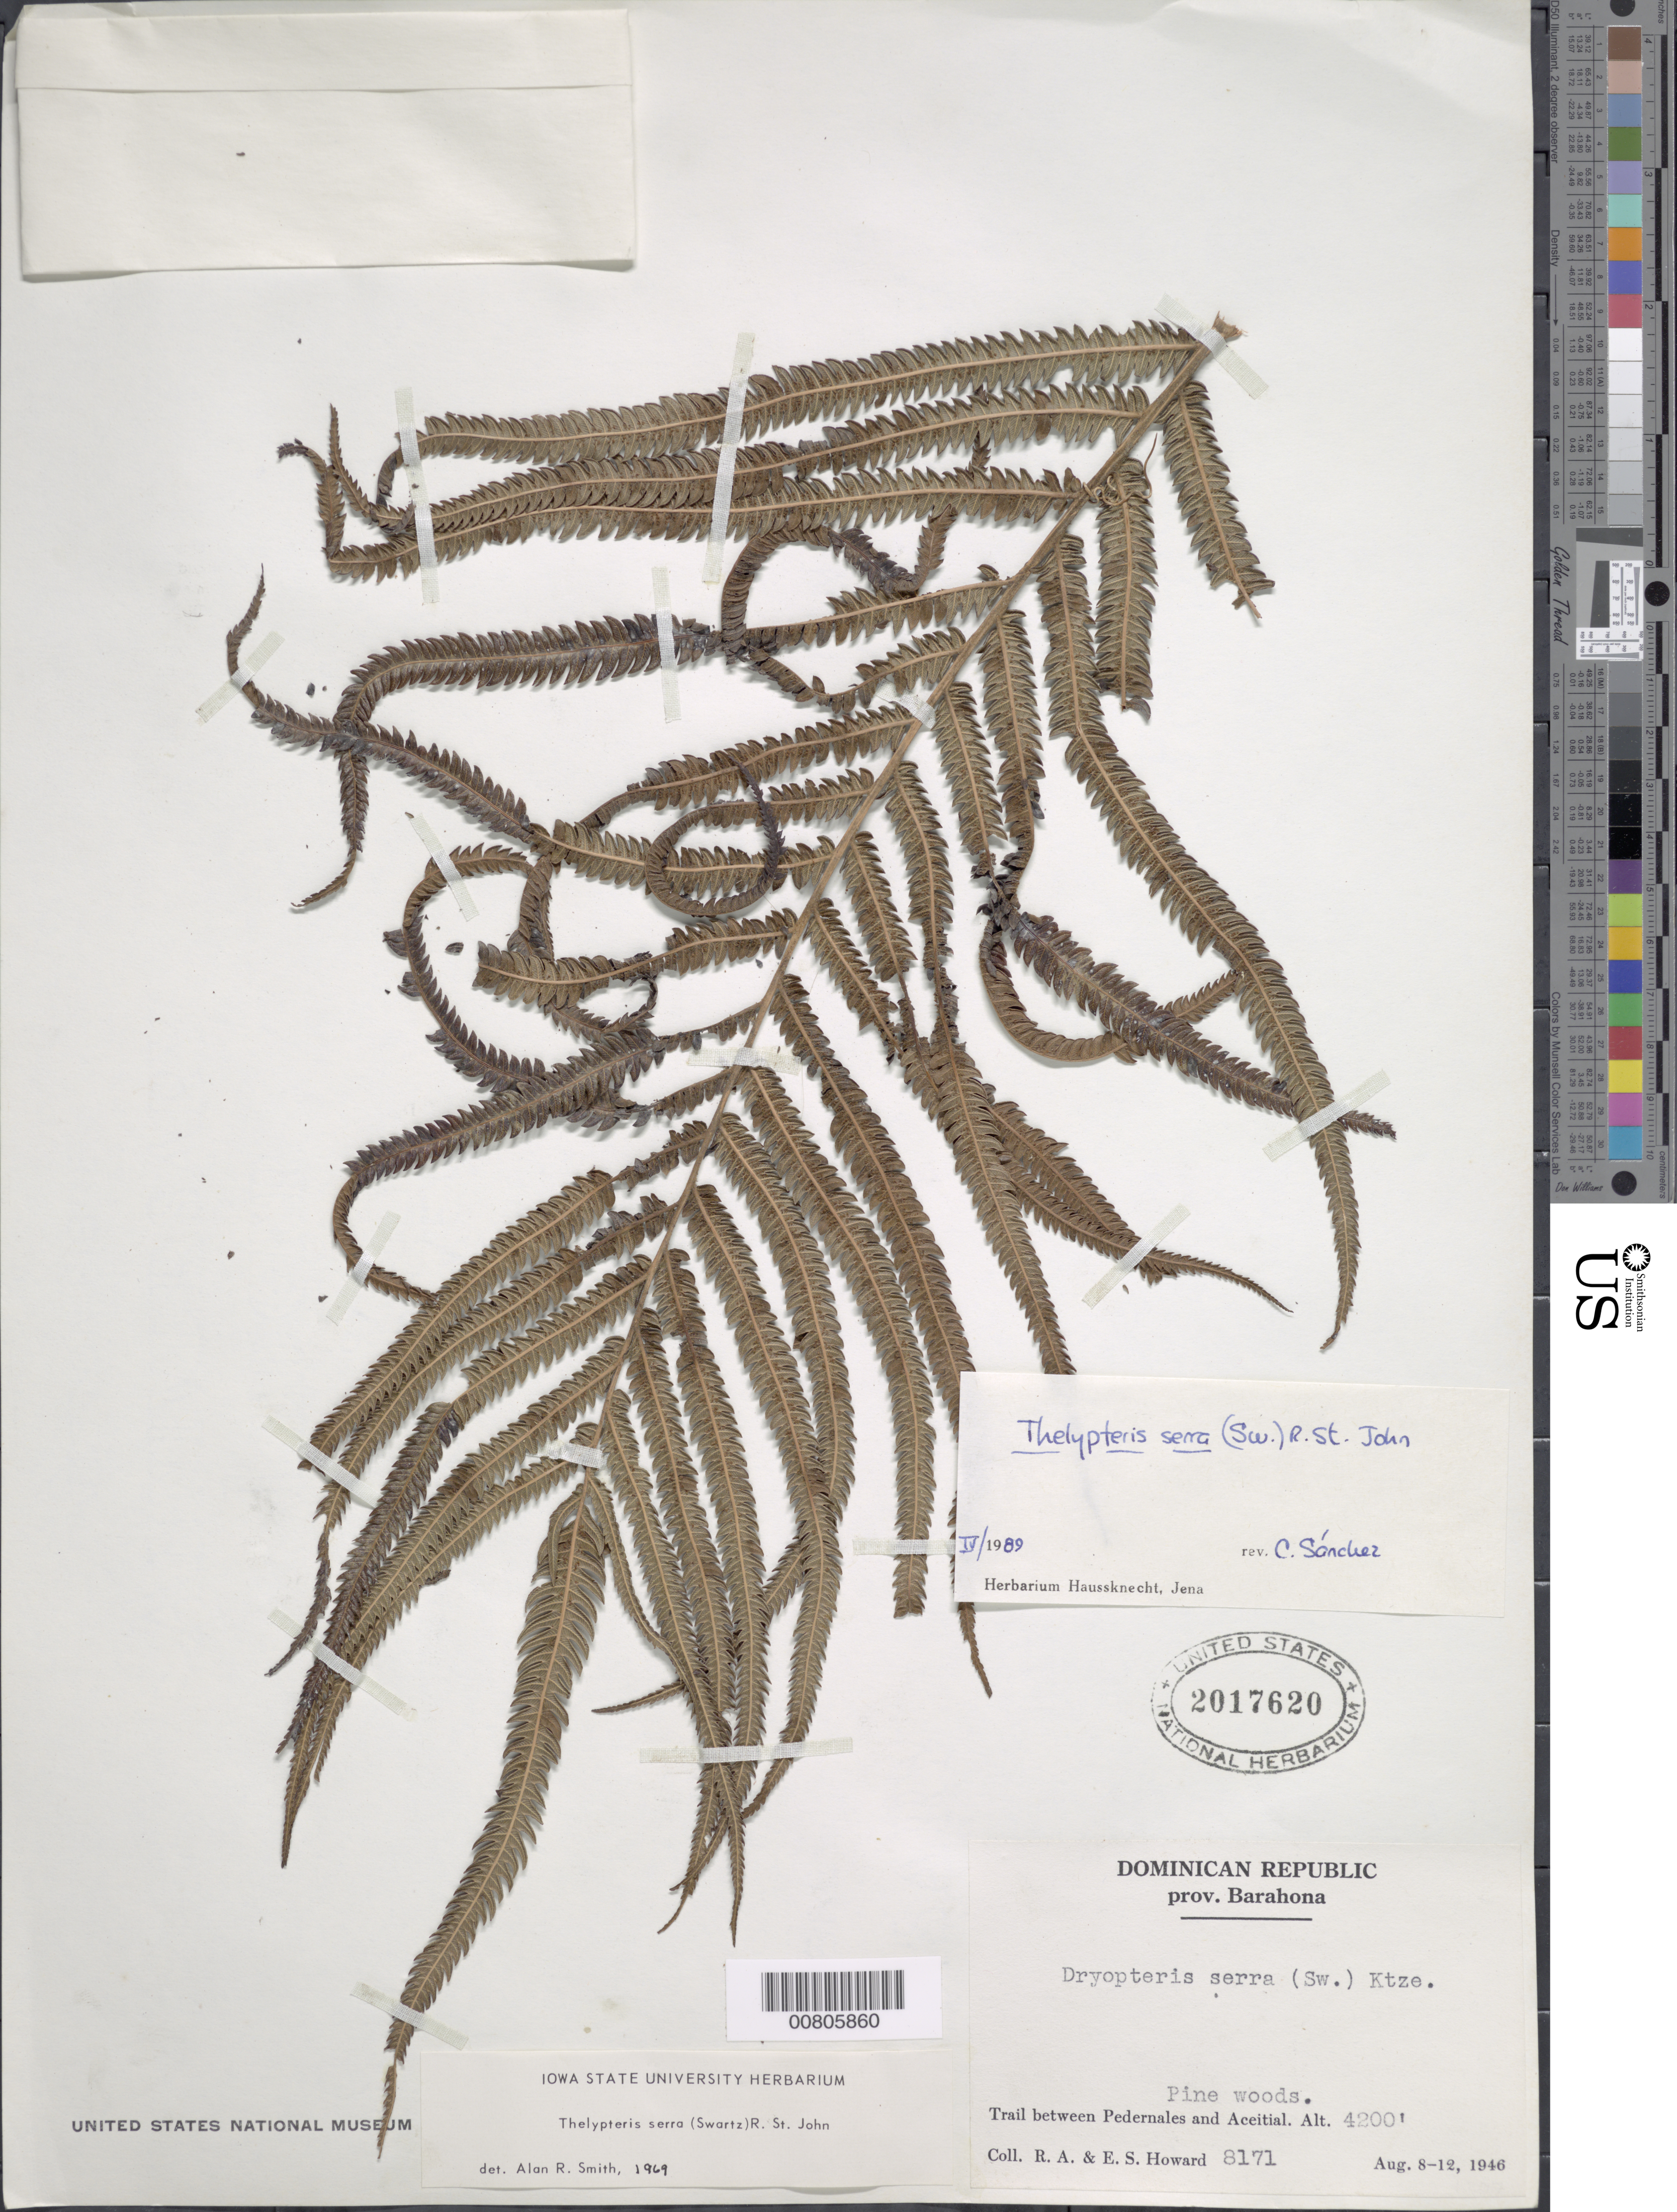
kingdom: Plantae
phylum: Tracheophyta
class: Polypodiopsida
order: Polypodiales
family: Thelypteridaceae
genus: Christella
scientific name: Christella serra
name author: (Sw.) Holttum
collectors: R. A. Howard & E. S. Howard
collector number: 8171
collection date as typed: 08 Aug 1946 to 12 Aug 1946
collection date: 1946-08-08/1946-08-12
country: Dominican Republic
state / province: Barahona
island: Hispaniola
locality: Pedernales to Aceitial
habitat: Trail, pine woods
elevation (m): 1280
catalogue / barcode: US 2017620